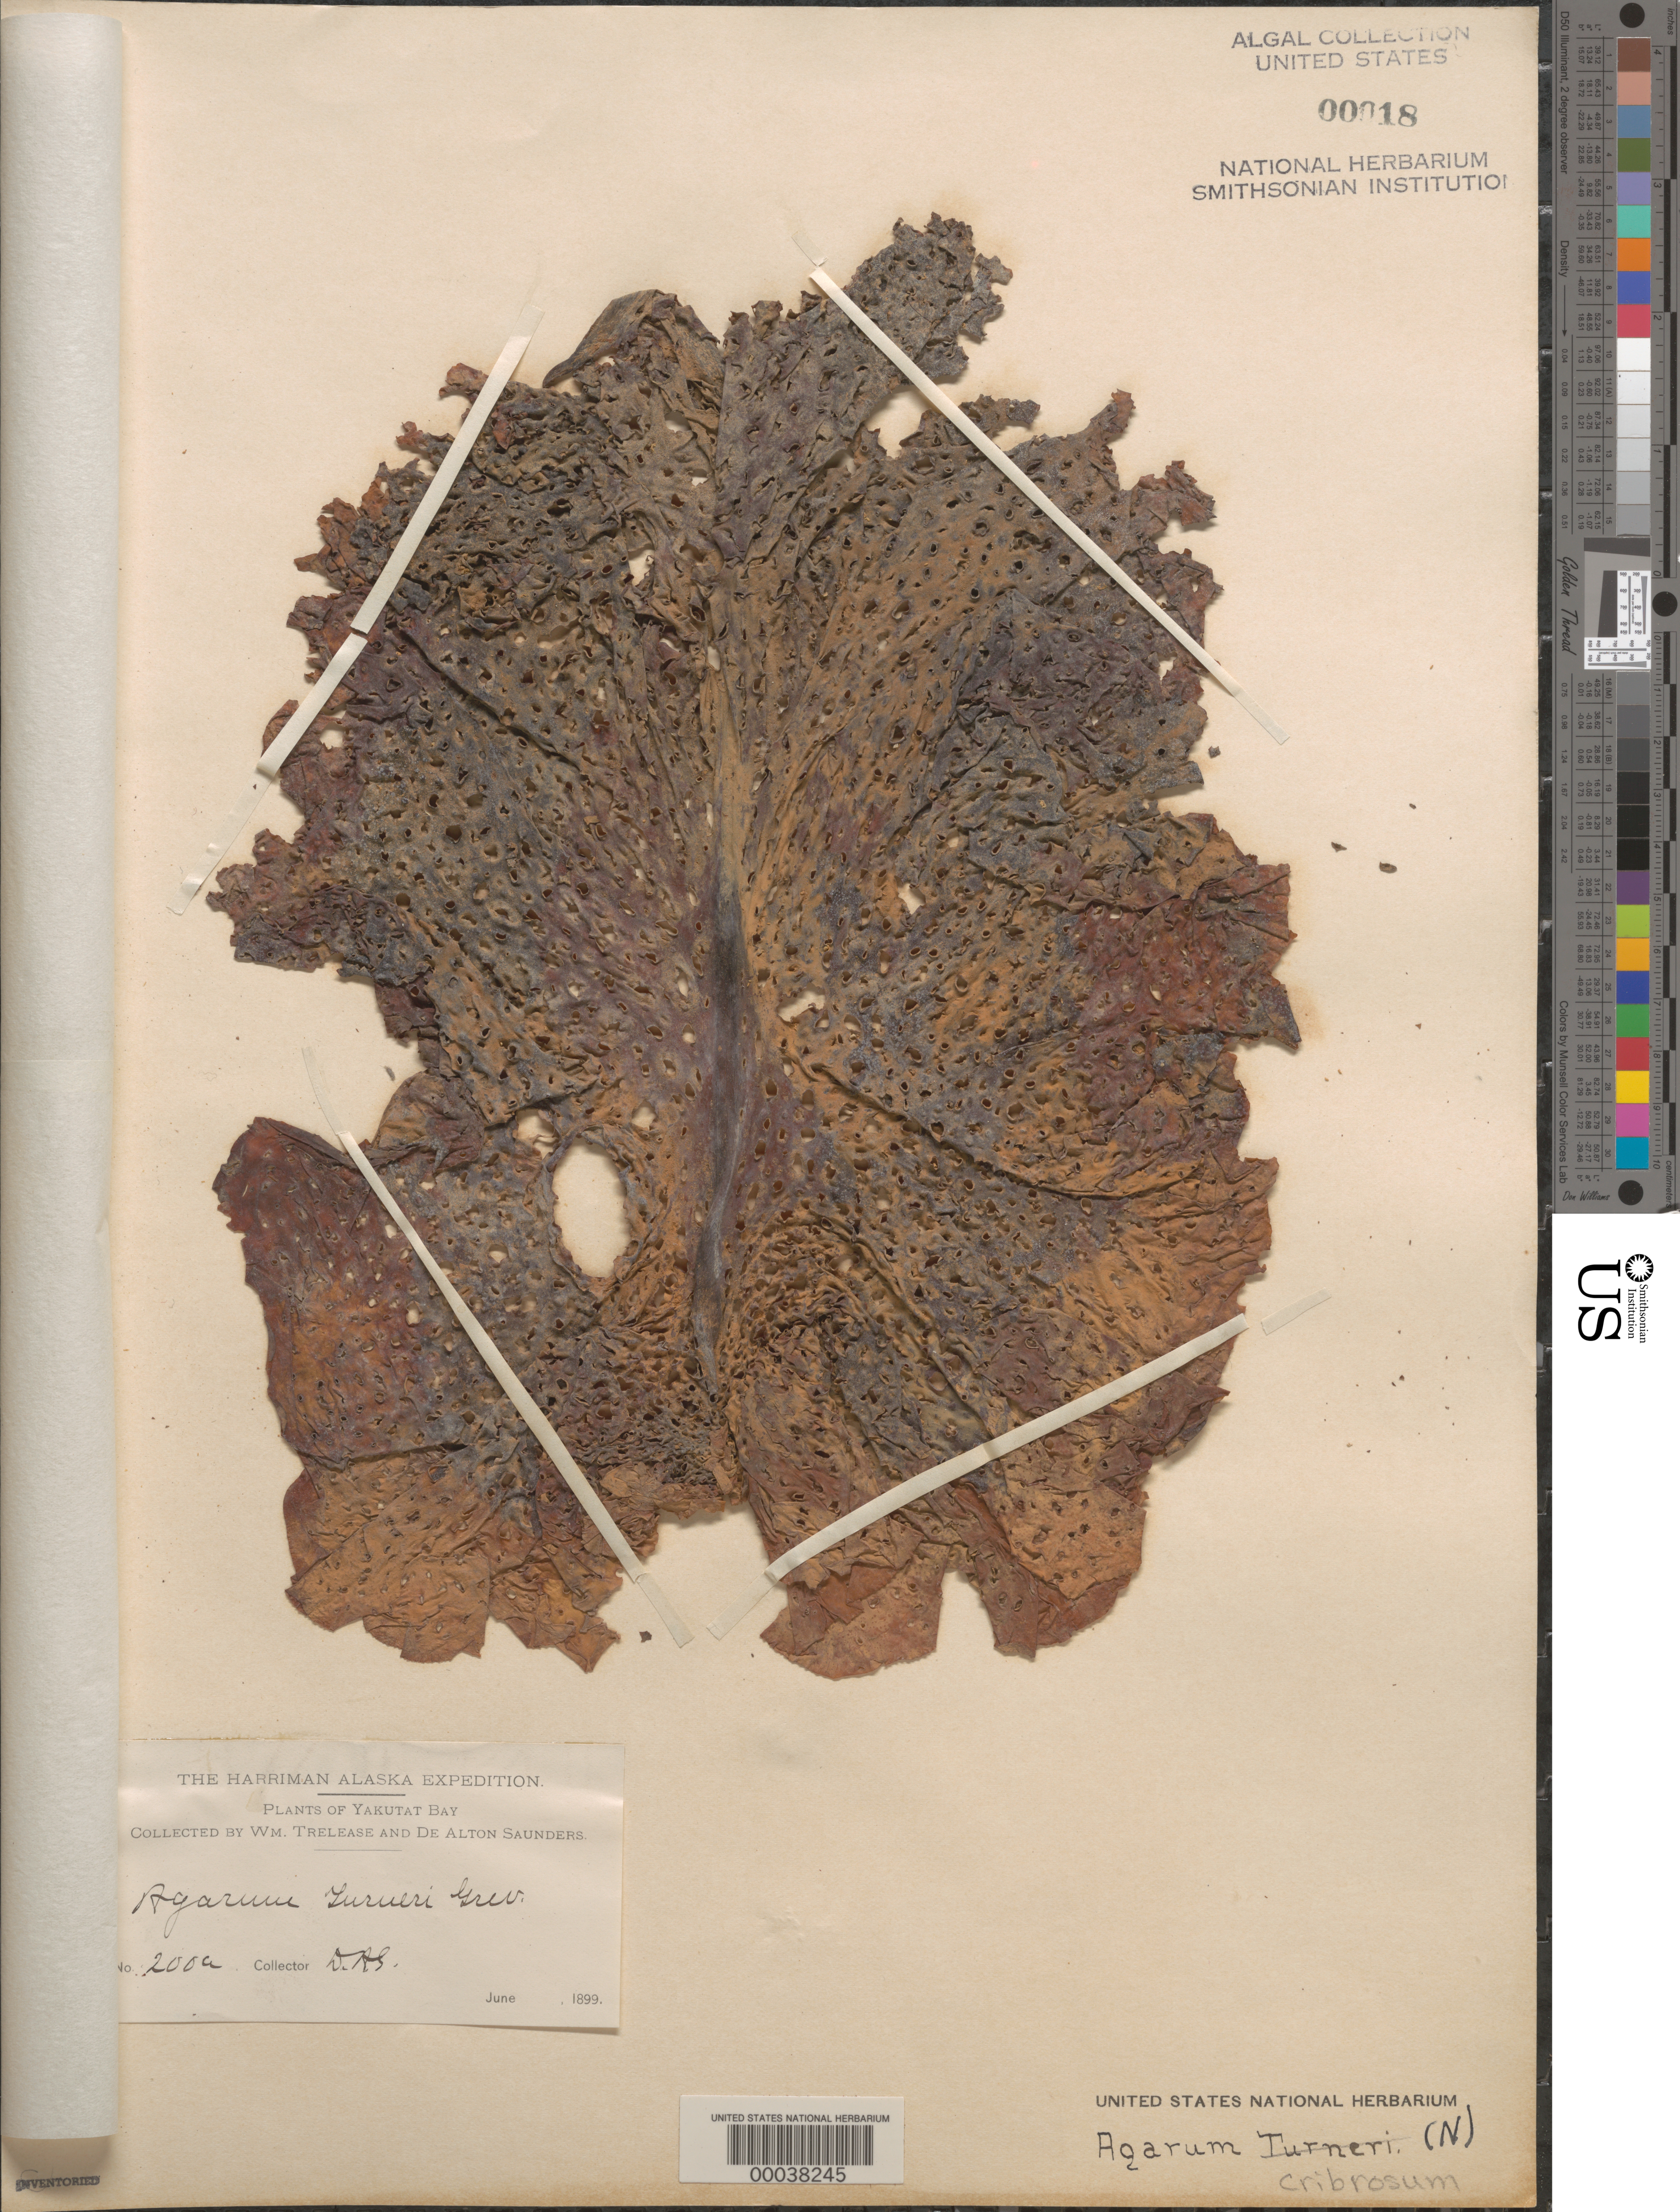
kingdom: Chromista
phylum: Ochrophyta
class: Phaeophyceae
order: Laminariales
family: Costariaceae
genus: Agarum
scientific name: Agarum clathratum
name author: Dumortier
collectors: D. Saunders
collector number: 200a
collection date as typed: Jun 1899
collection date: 1899-06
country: United States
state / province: Alaska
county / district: Skagway-Yakutat-Angoon Division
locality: Yakutat Bay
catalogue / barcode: US 18